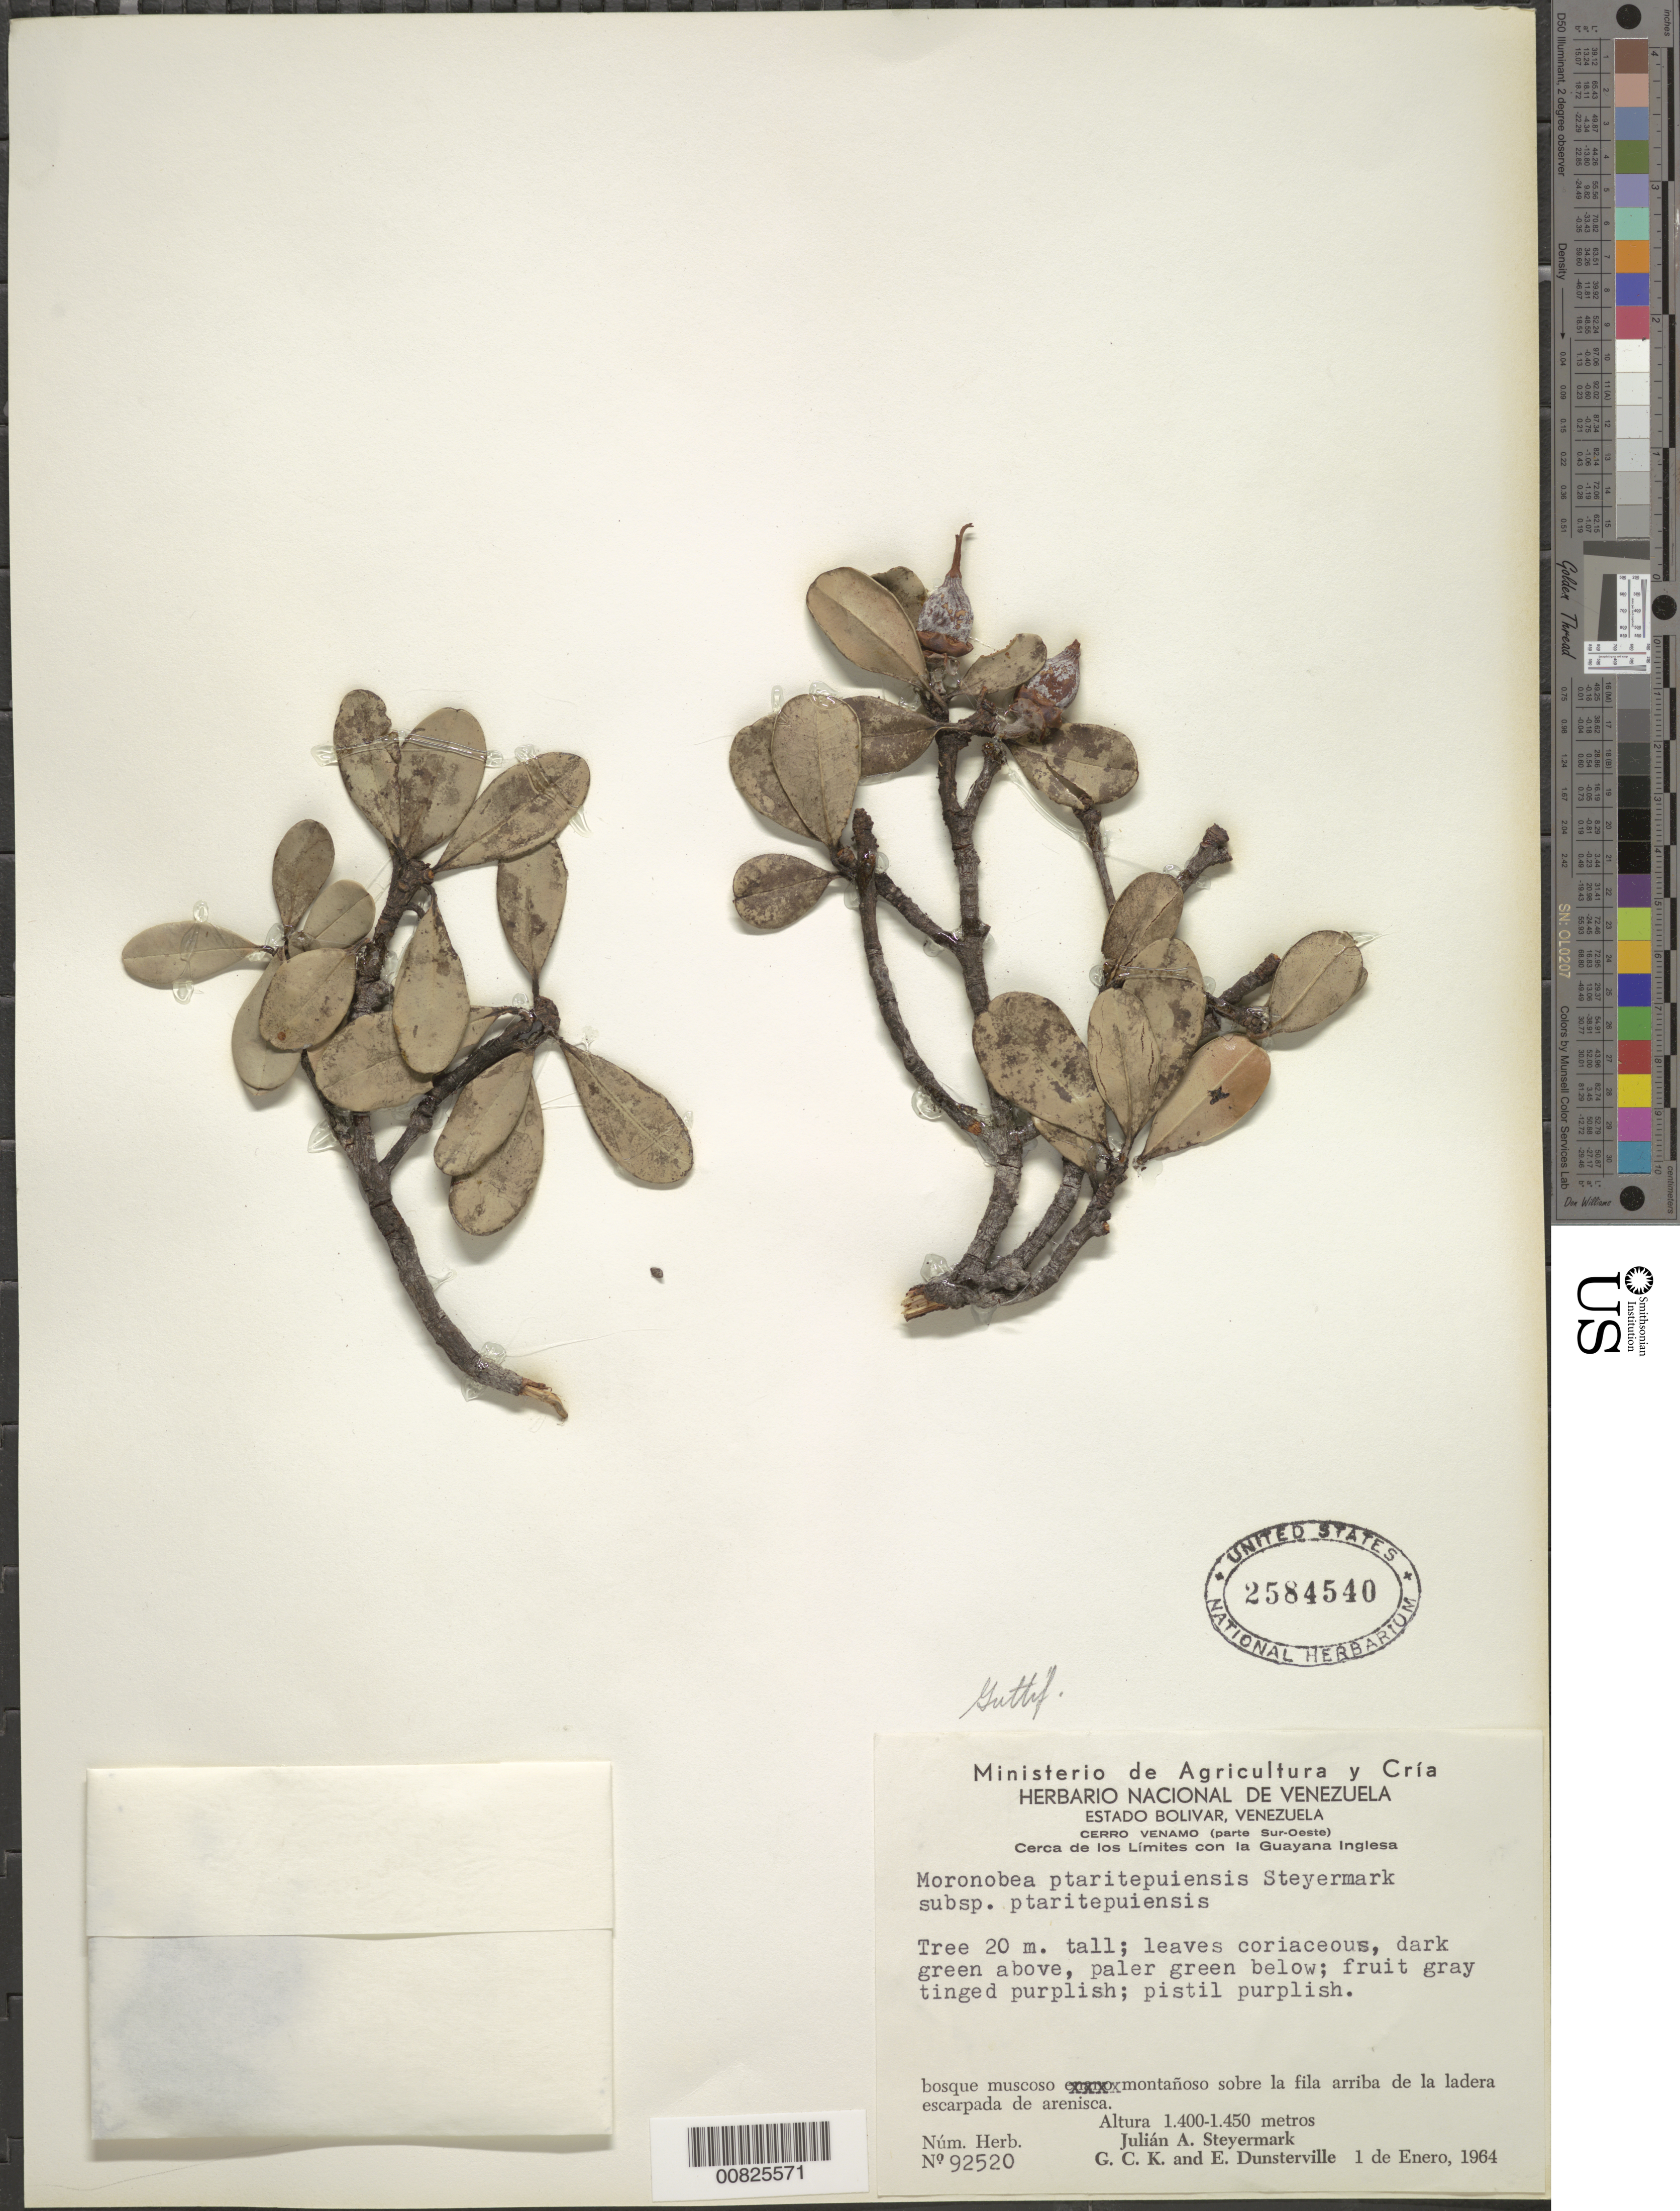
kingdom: Plantae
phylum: Tracheophyta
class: Magnoliopsida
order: Malpighiales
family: Clusiaceae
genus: Moronobea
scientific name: Moronobea ptaritepuiana subsp. ptaritepuiana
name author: Steyerm.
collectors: J. Steyermark, G. C. K. Dunsterville & E. Dunsterville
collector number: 92520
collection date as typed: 1-Jan-64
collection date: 1964-01-01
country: Venezuela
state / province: Bolívar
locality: Cerro Venamo, parte Sur-Oeste, cerca de los limites con Guayana Inglesa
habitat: Bosque muscoso enano montanoso sobre la fila arriba de la ladera escarpada de arenisca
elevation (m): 1400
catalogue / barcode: US 2584540